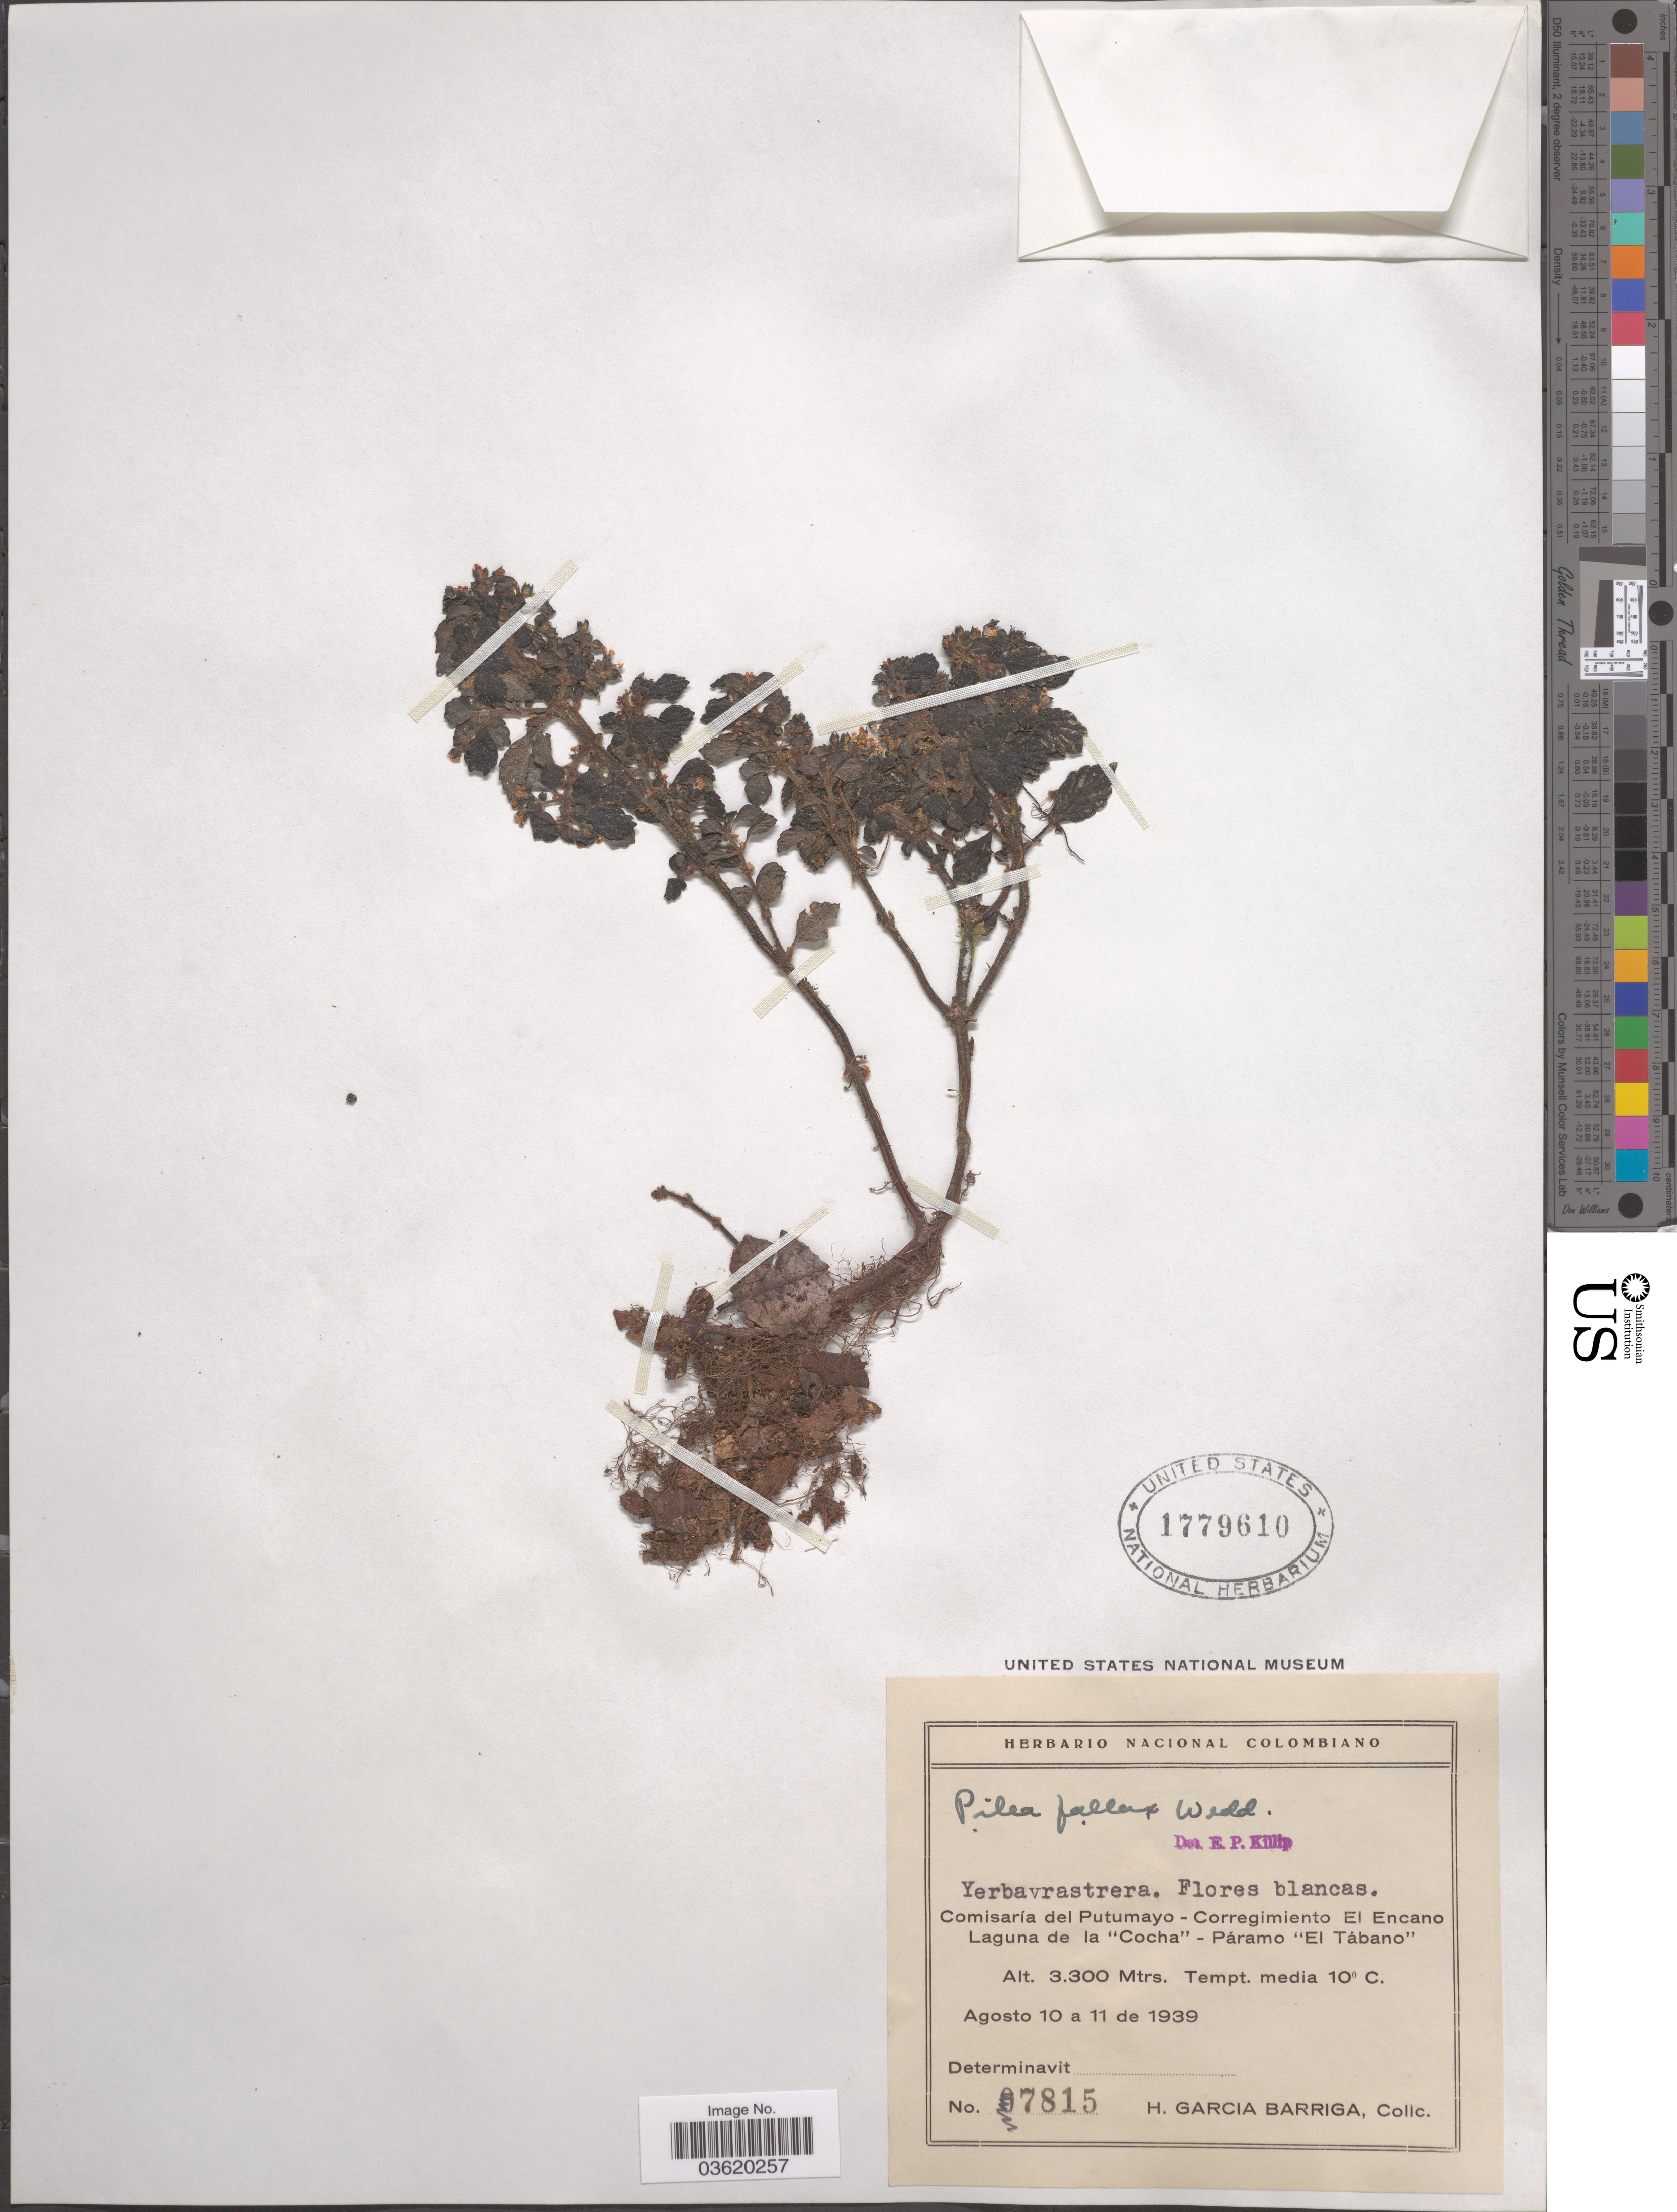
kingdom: Plantae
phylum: Tracheophyta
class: Magnoliopsida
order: Rosales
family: Urticaceae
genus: Pilea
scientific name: Pilea fallax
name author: Wedd.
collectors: H. García Barriga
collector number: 7815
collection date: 1939-08-10/1939-08-11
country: Colombia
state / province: Putumayo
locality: Comisaría del Putumayo- Corregimiento El Encano Laguna de la "Cocha"- Páramo "El Tábano".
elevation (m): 3300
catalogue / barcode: US 1779610